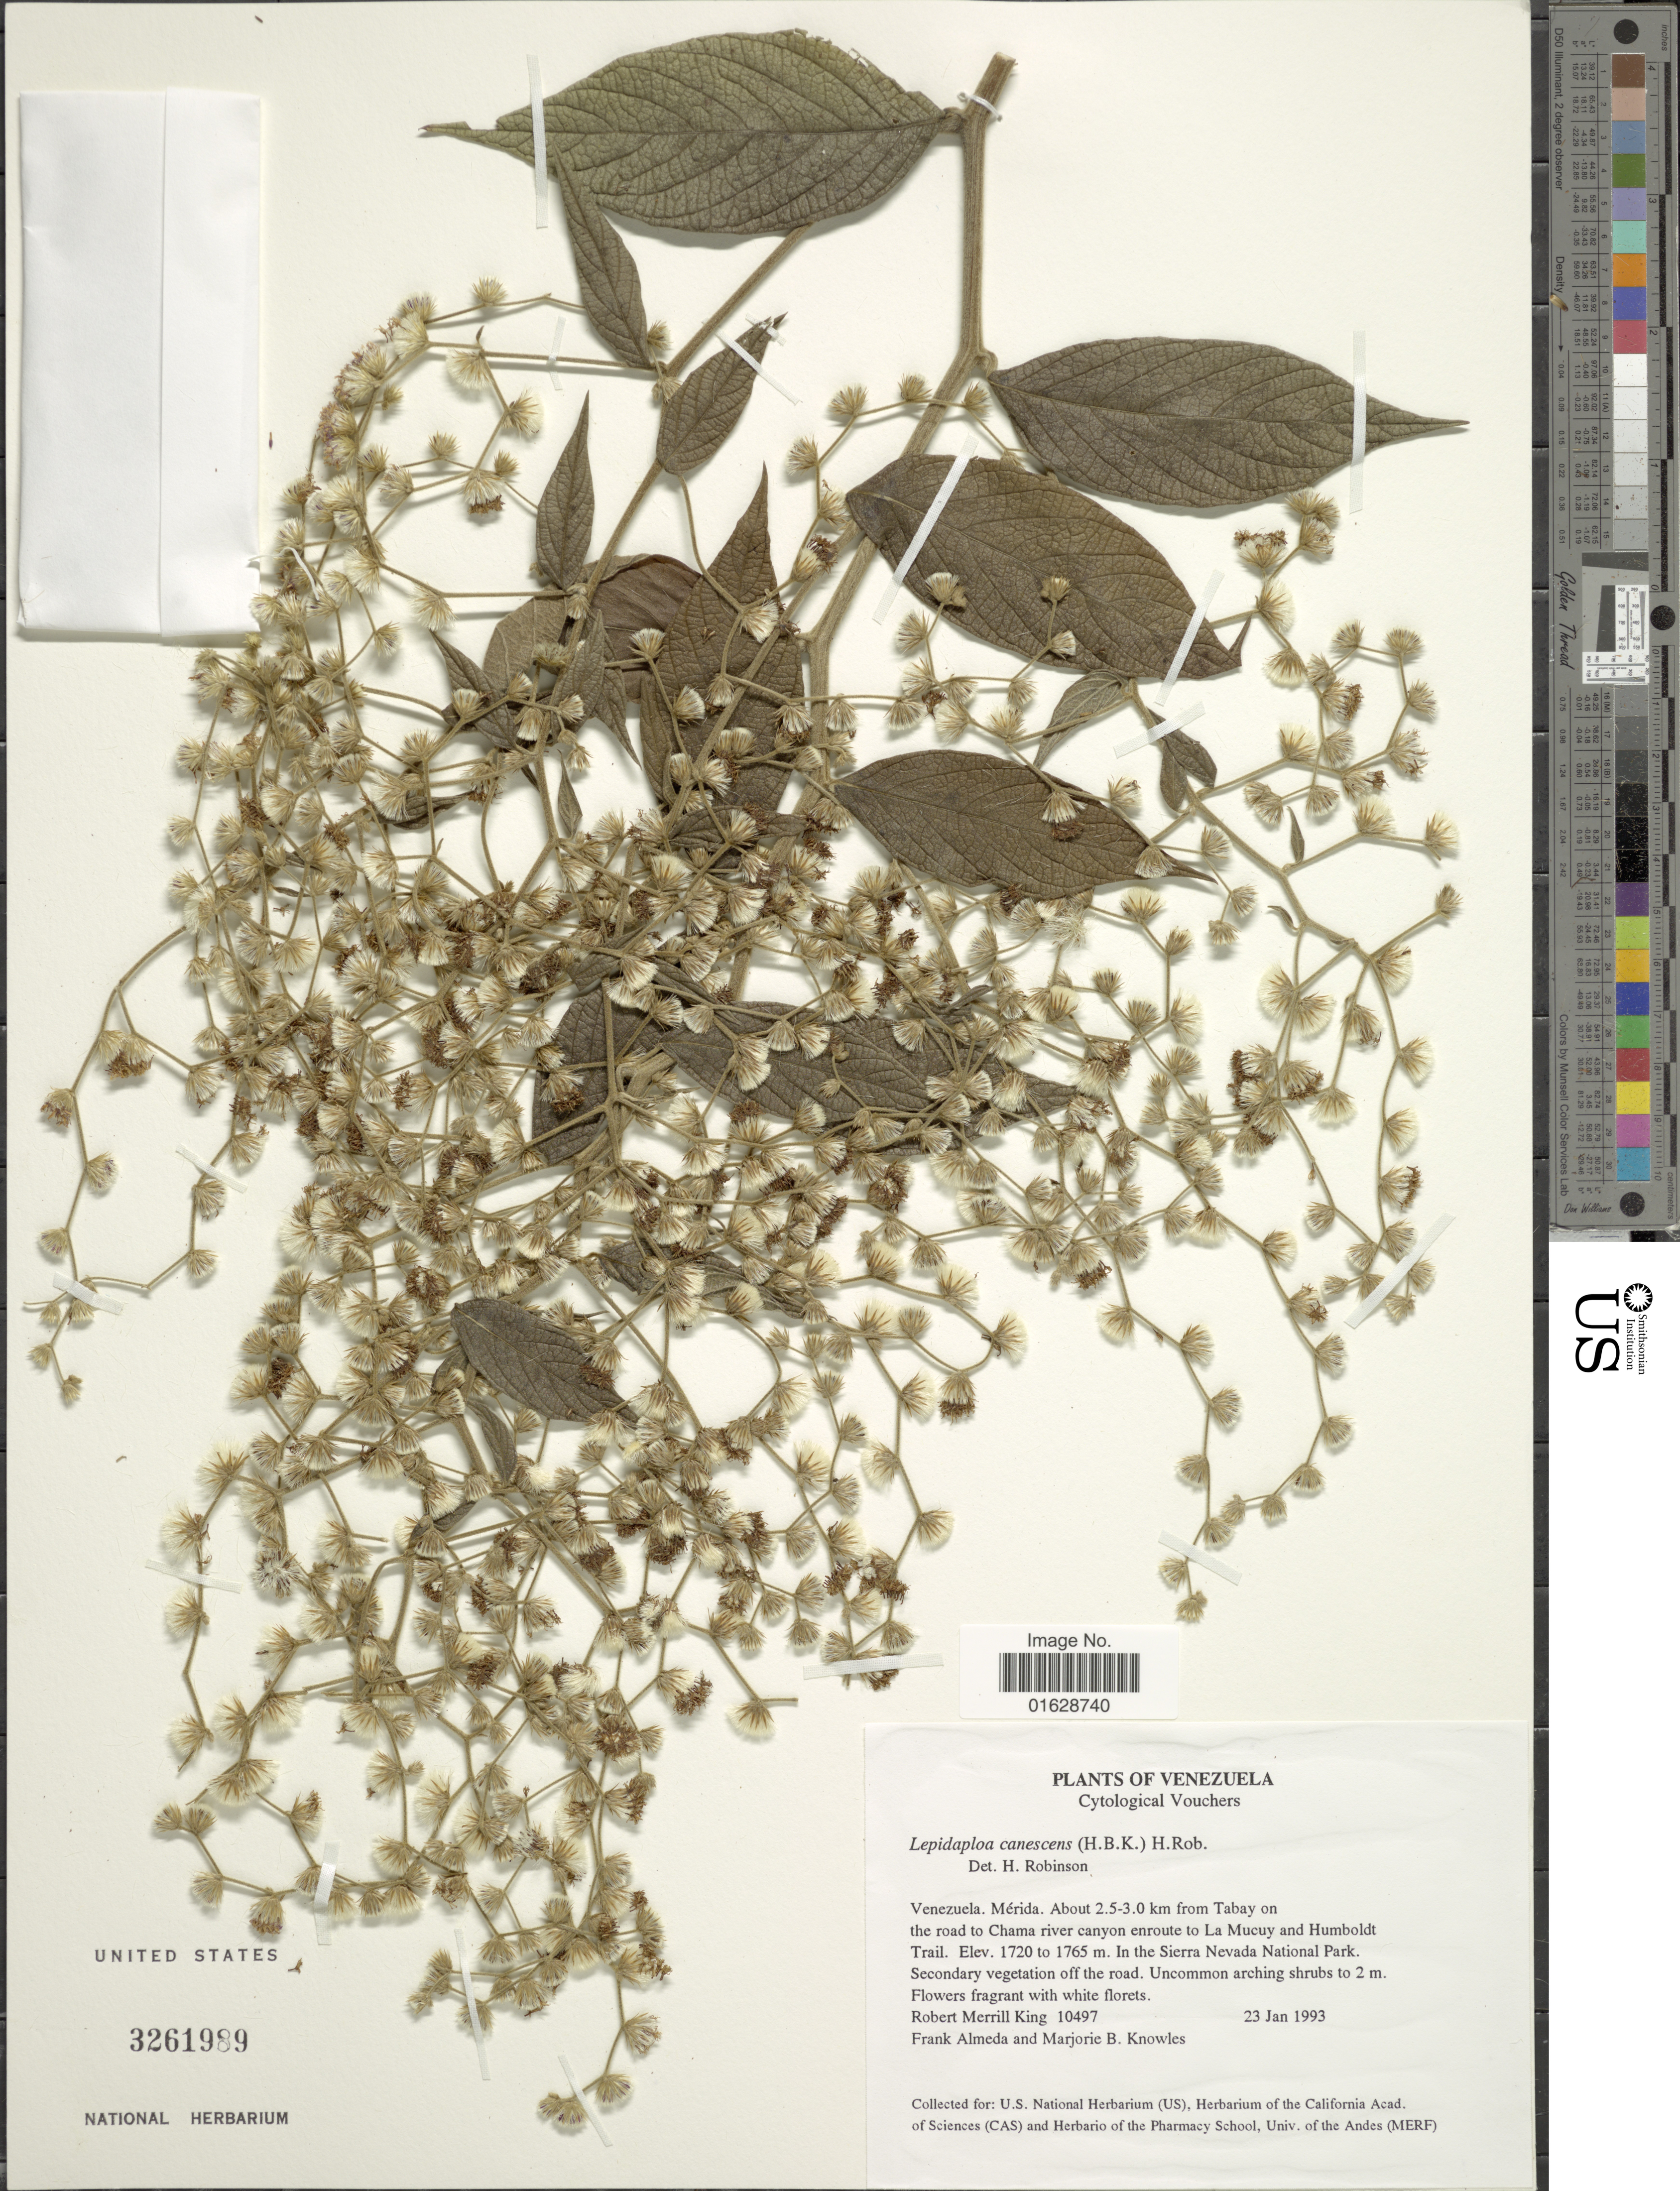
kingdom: Plantae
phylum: Tracheophyta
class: Magnoliopsida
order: Asterales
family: Asteraceae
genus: Lepidaploa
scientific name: Lepidaploa canescens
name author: (Kunth) H. Rob.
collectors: R. M. King, F. Almeda & M. B. Knowles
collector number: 10497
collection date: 1993-01-23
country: Venezuela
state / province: Mérida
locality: Venezuela. Merida. About 2.5-3.0 km from Tabay on the road to Chama river canyon enroute to la Mucuy and Humboldt Trail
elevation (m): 1720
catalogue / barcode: US 3261989